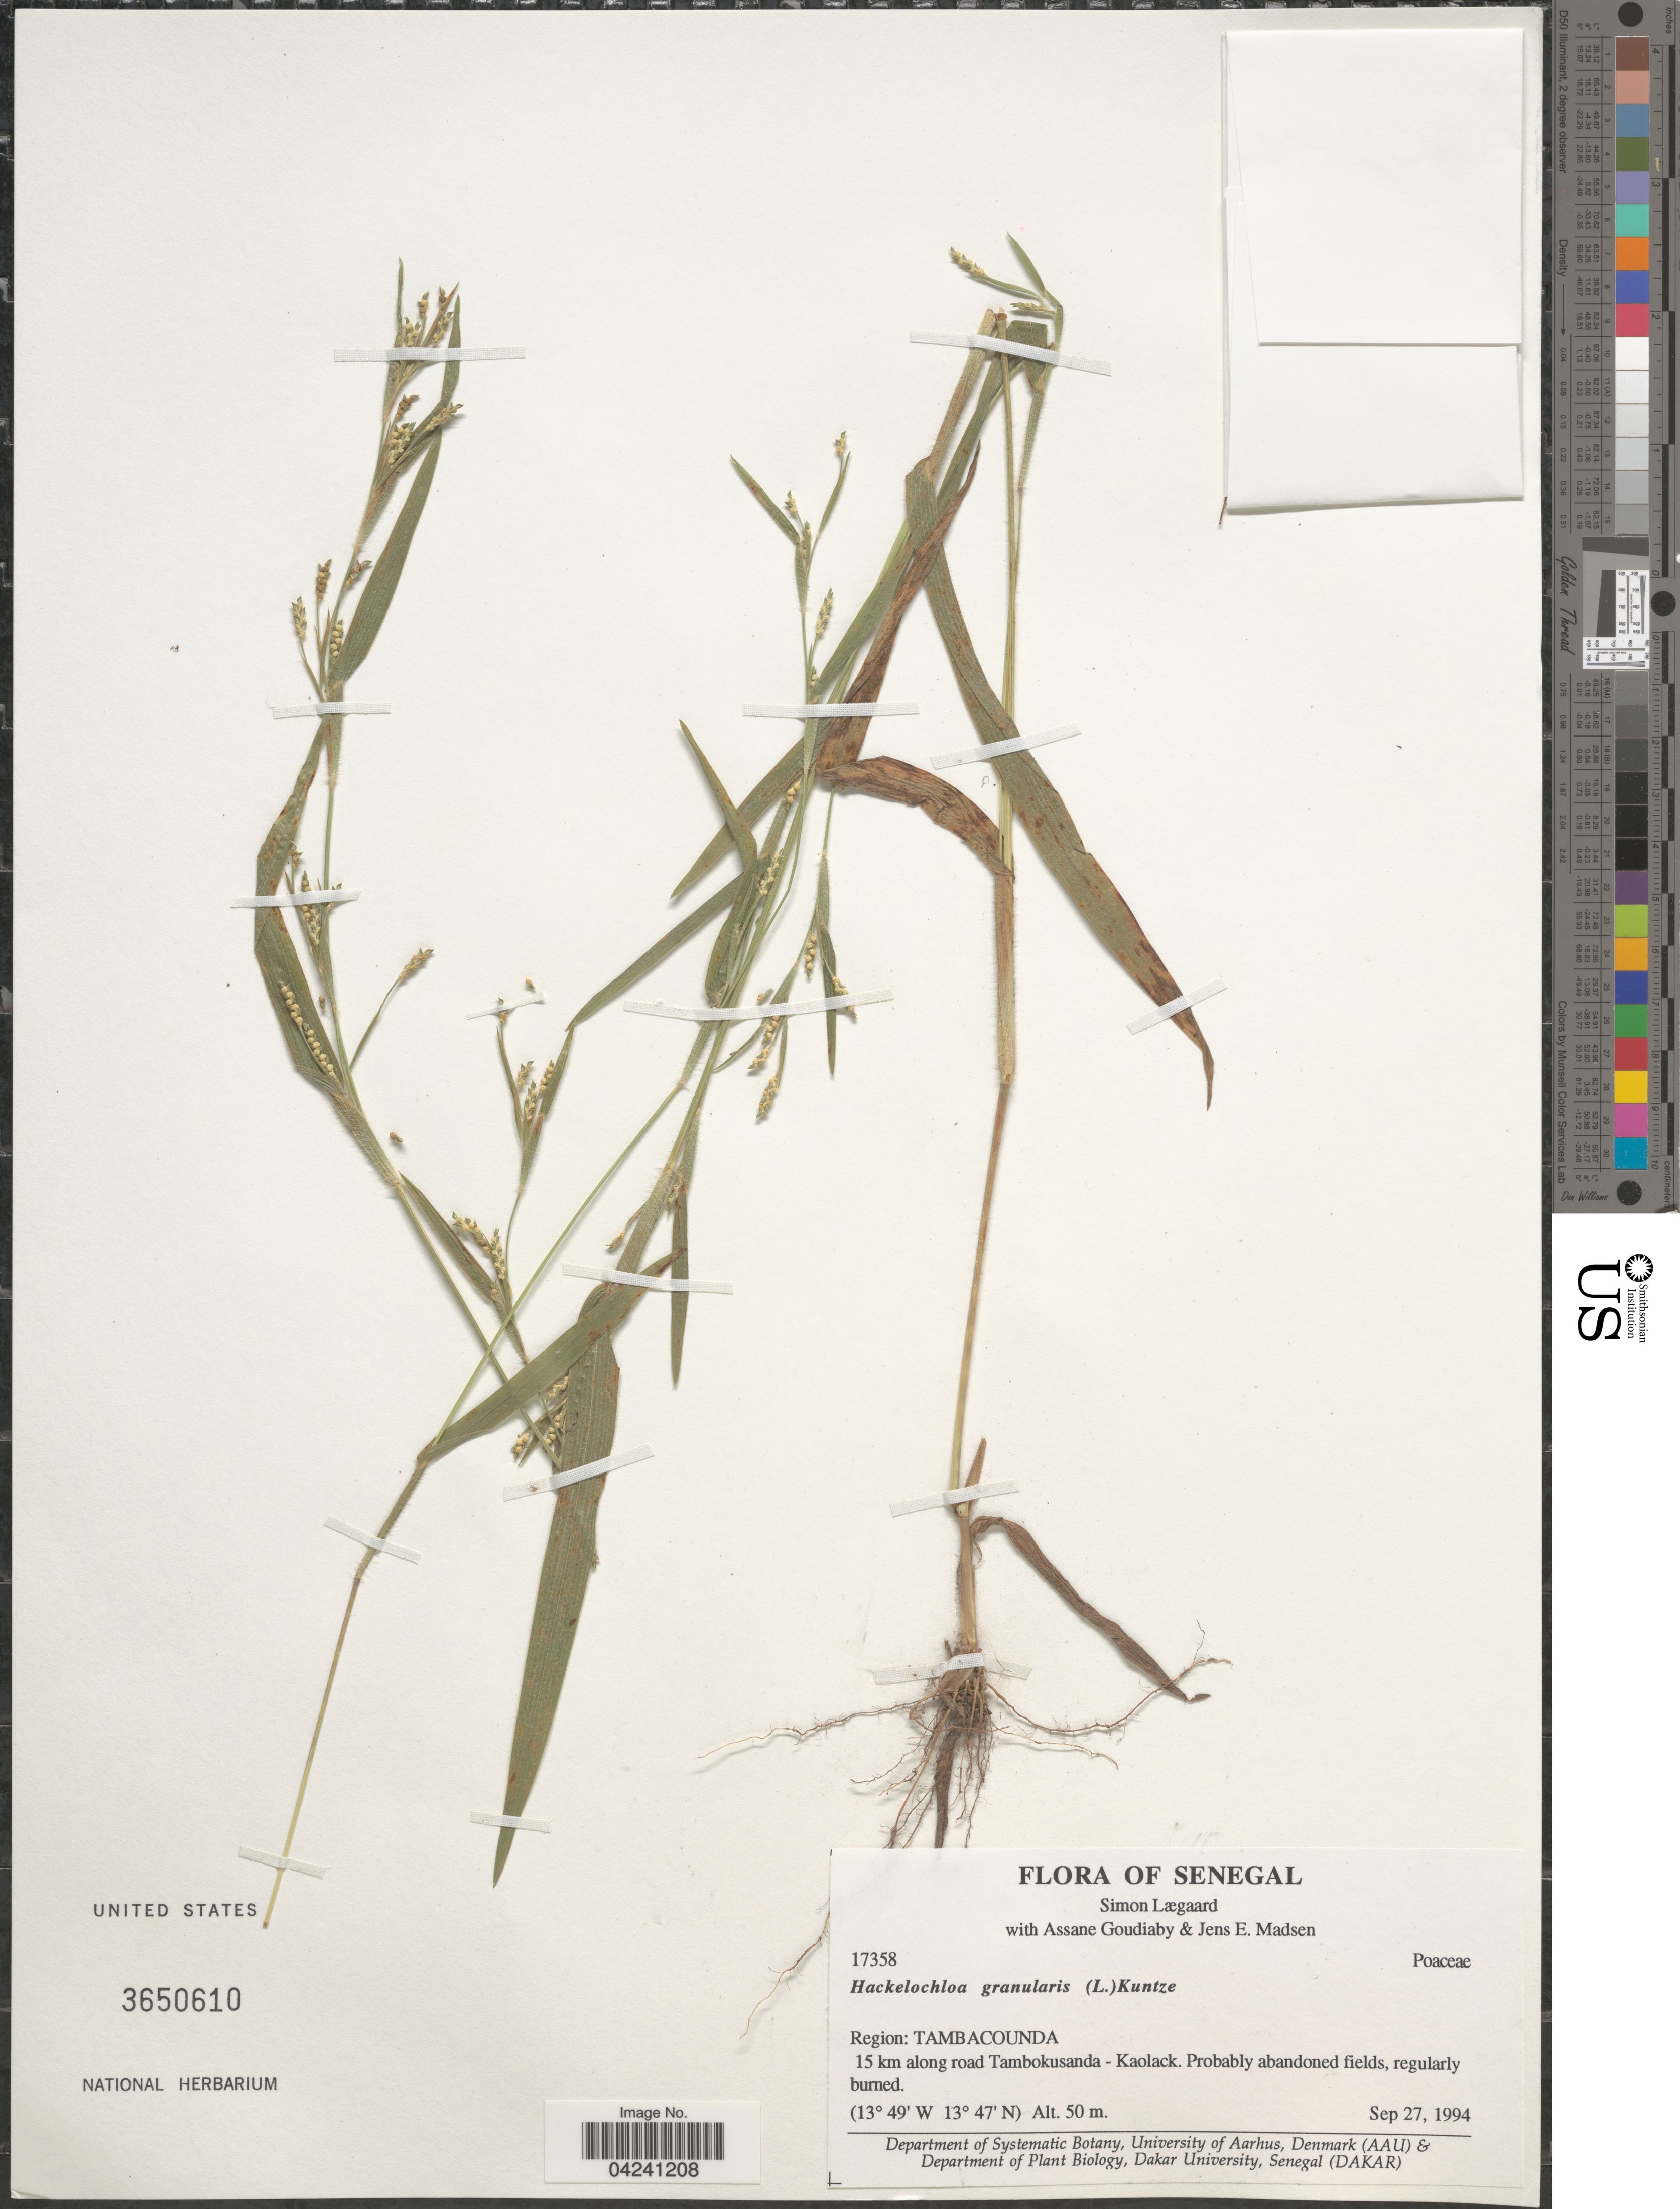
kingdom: Plantae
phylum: Tracheophyta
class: Liliopsida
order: Poales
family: Poaceae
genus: Hackelochloa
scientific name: Hackelochloa granularis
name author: (L.) Kuntze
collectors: S. Lægaard, A. Goudiaby & J. E. Madsen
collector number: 17358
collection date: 1994-09-27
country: Senegal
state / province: Tambacounda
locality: Region: Tambacounda. 15 km along road Tambokusanda - Kaolack. Probably abandoned fields, regularly burned.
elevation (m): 50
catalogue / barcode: US 3650610